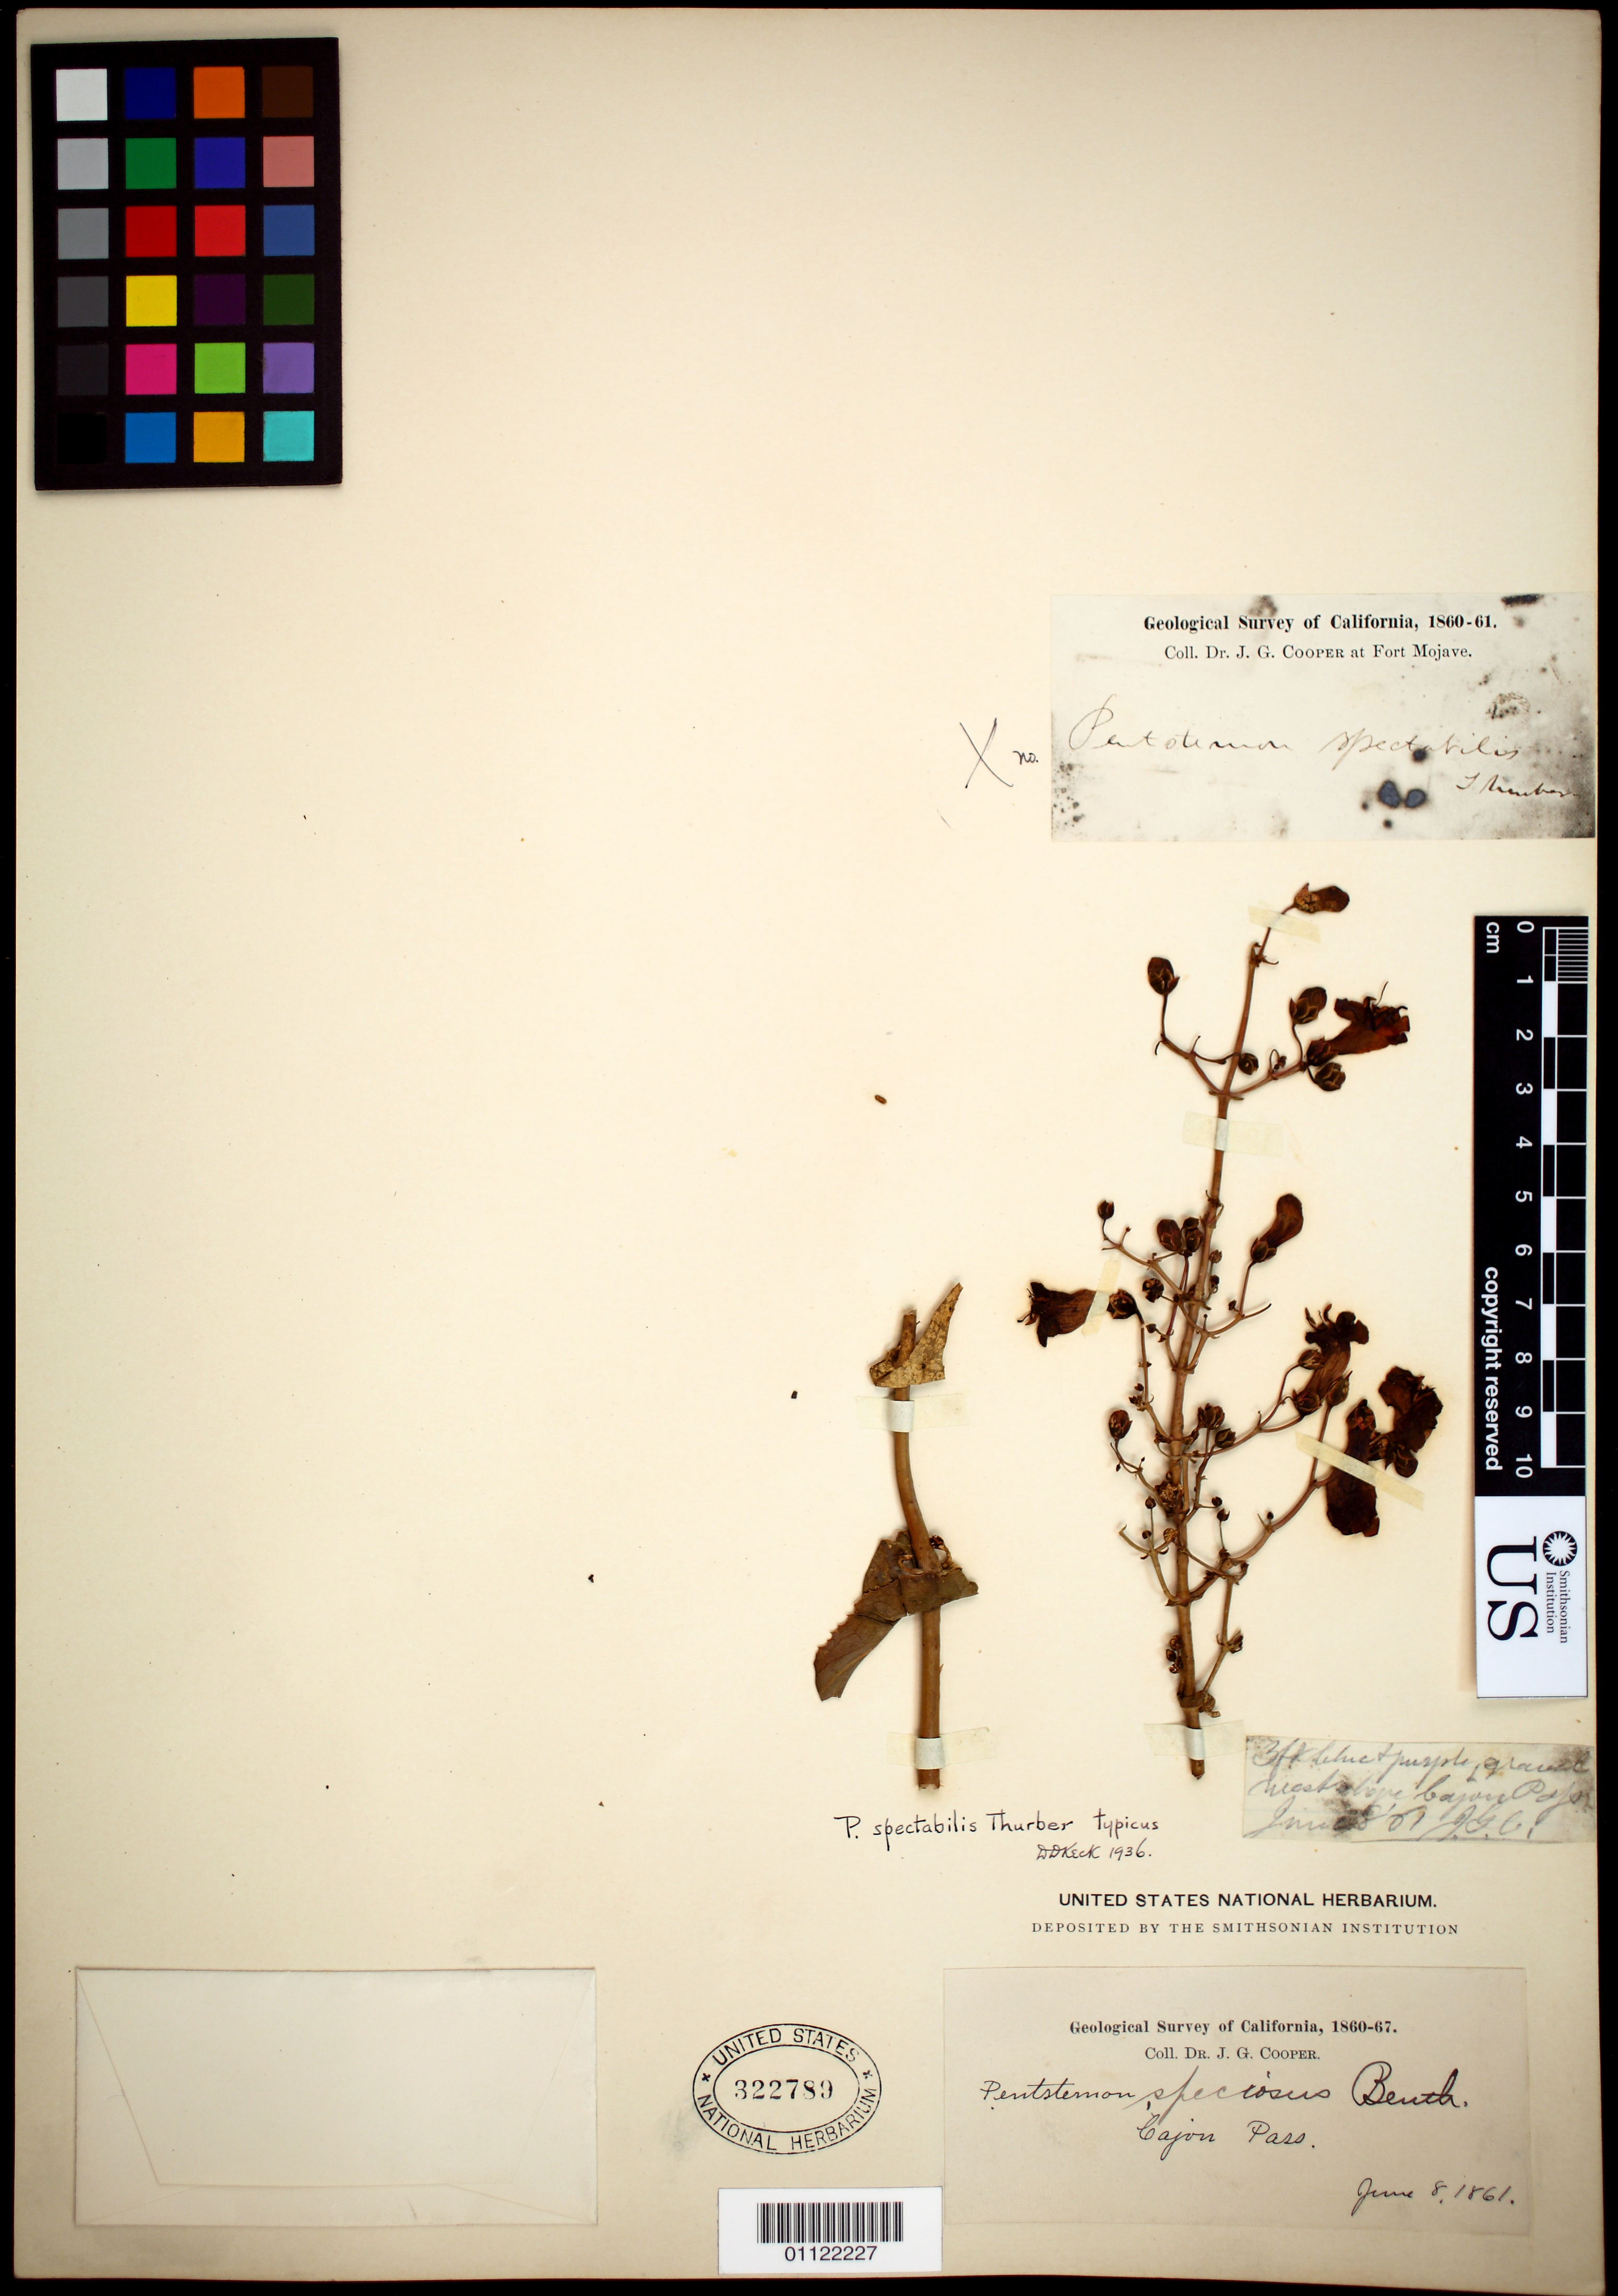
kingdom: Plantae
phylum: Tracheophyta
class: Magnoliopsida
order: Lamiales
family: Plantaginaceae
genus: Penstemon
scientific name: Penstemon spectabilis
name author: Thurb. ex Torr. & A. Gray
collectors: J. G. Cooper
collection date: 1861-06-08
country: United States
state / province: California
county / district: San Bernardino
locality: Cajon Pass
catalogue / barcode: US 322789